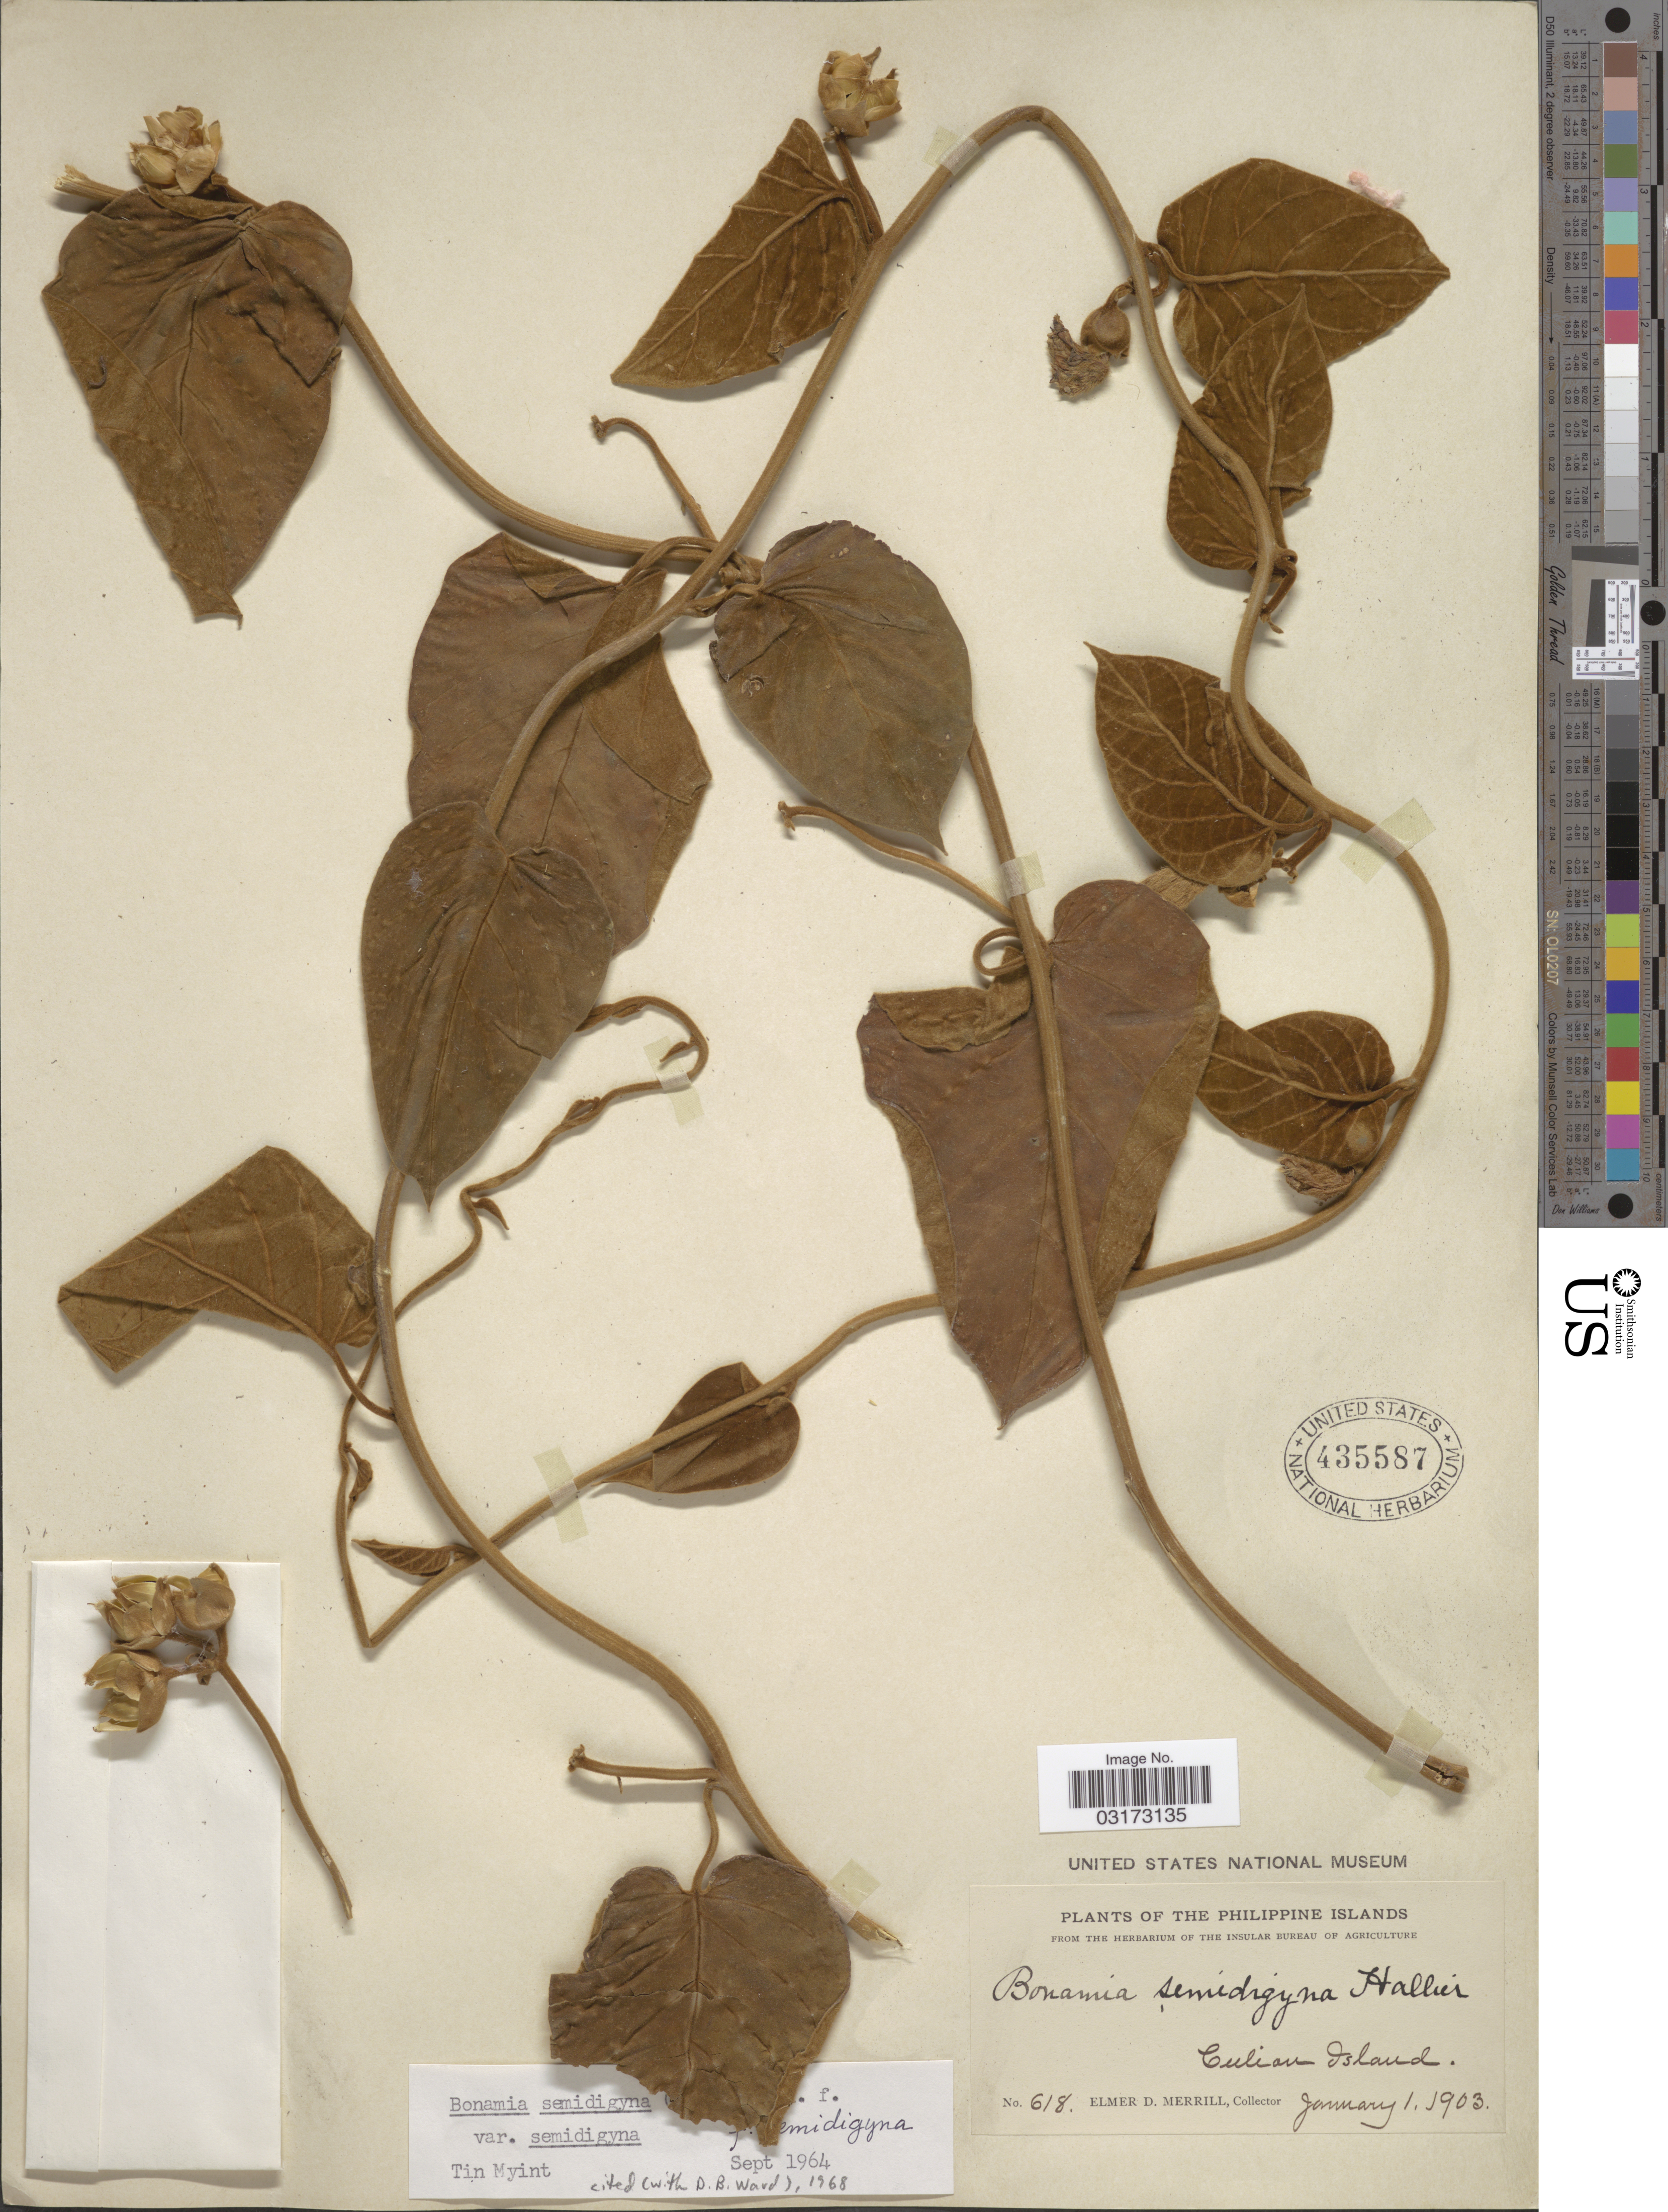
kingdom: Plantae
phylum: Tracheophyta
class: Magnoliopsida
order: Solanales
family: Convolvulaceae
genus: Bonamia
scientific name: Bonamia semidigyna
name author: (Roxb.) Hallier f.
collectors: E. D. Merrill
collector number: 618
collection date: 1903-01-01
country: Philippines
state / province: Mimaropa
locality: The Philippine Islands. Culion Island.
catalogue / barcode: US 435587